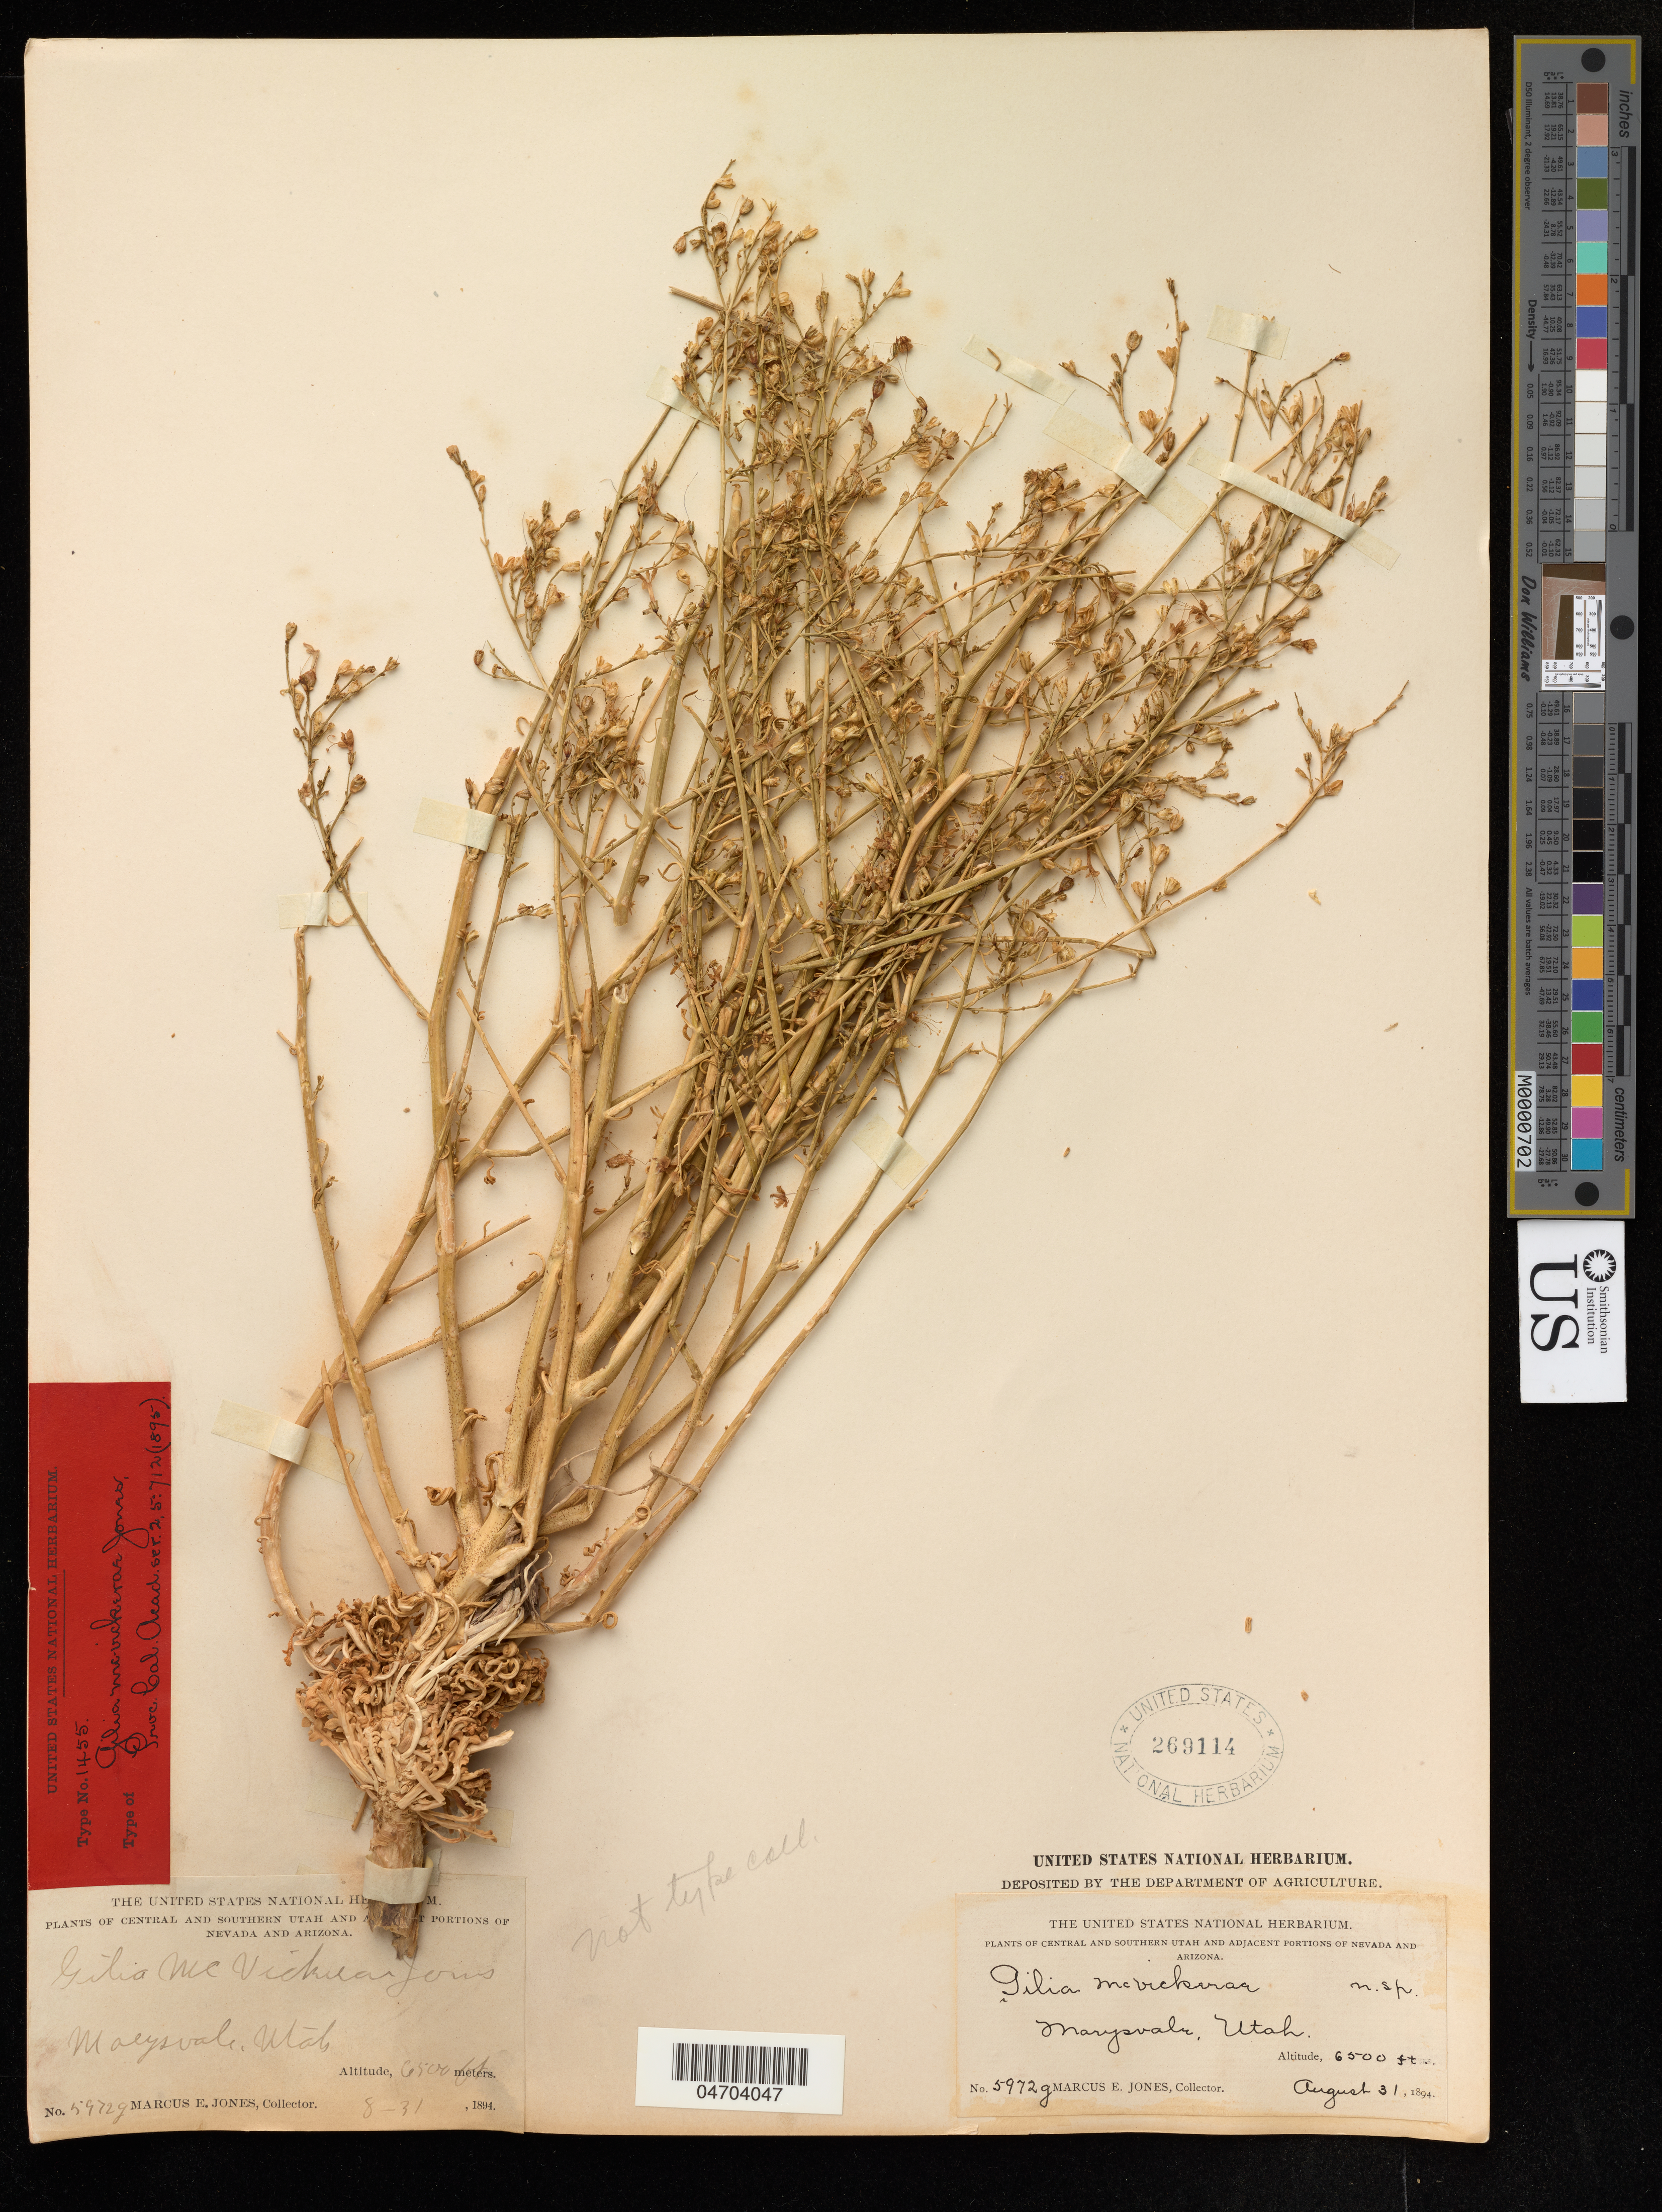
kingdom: Plantae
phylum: Tracheophyta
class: Magnoliopsida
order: Ericales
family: Polemoniaceae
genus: Aliciella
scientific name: Aliciella mcvickerae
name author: (M.E. Jones) J.M. Porter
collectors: M. E. Jones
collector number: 5972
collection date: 1894-08-31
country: United States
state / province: Utah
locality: Marysvale.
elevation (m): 1981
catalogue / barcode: US 269114